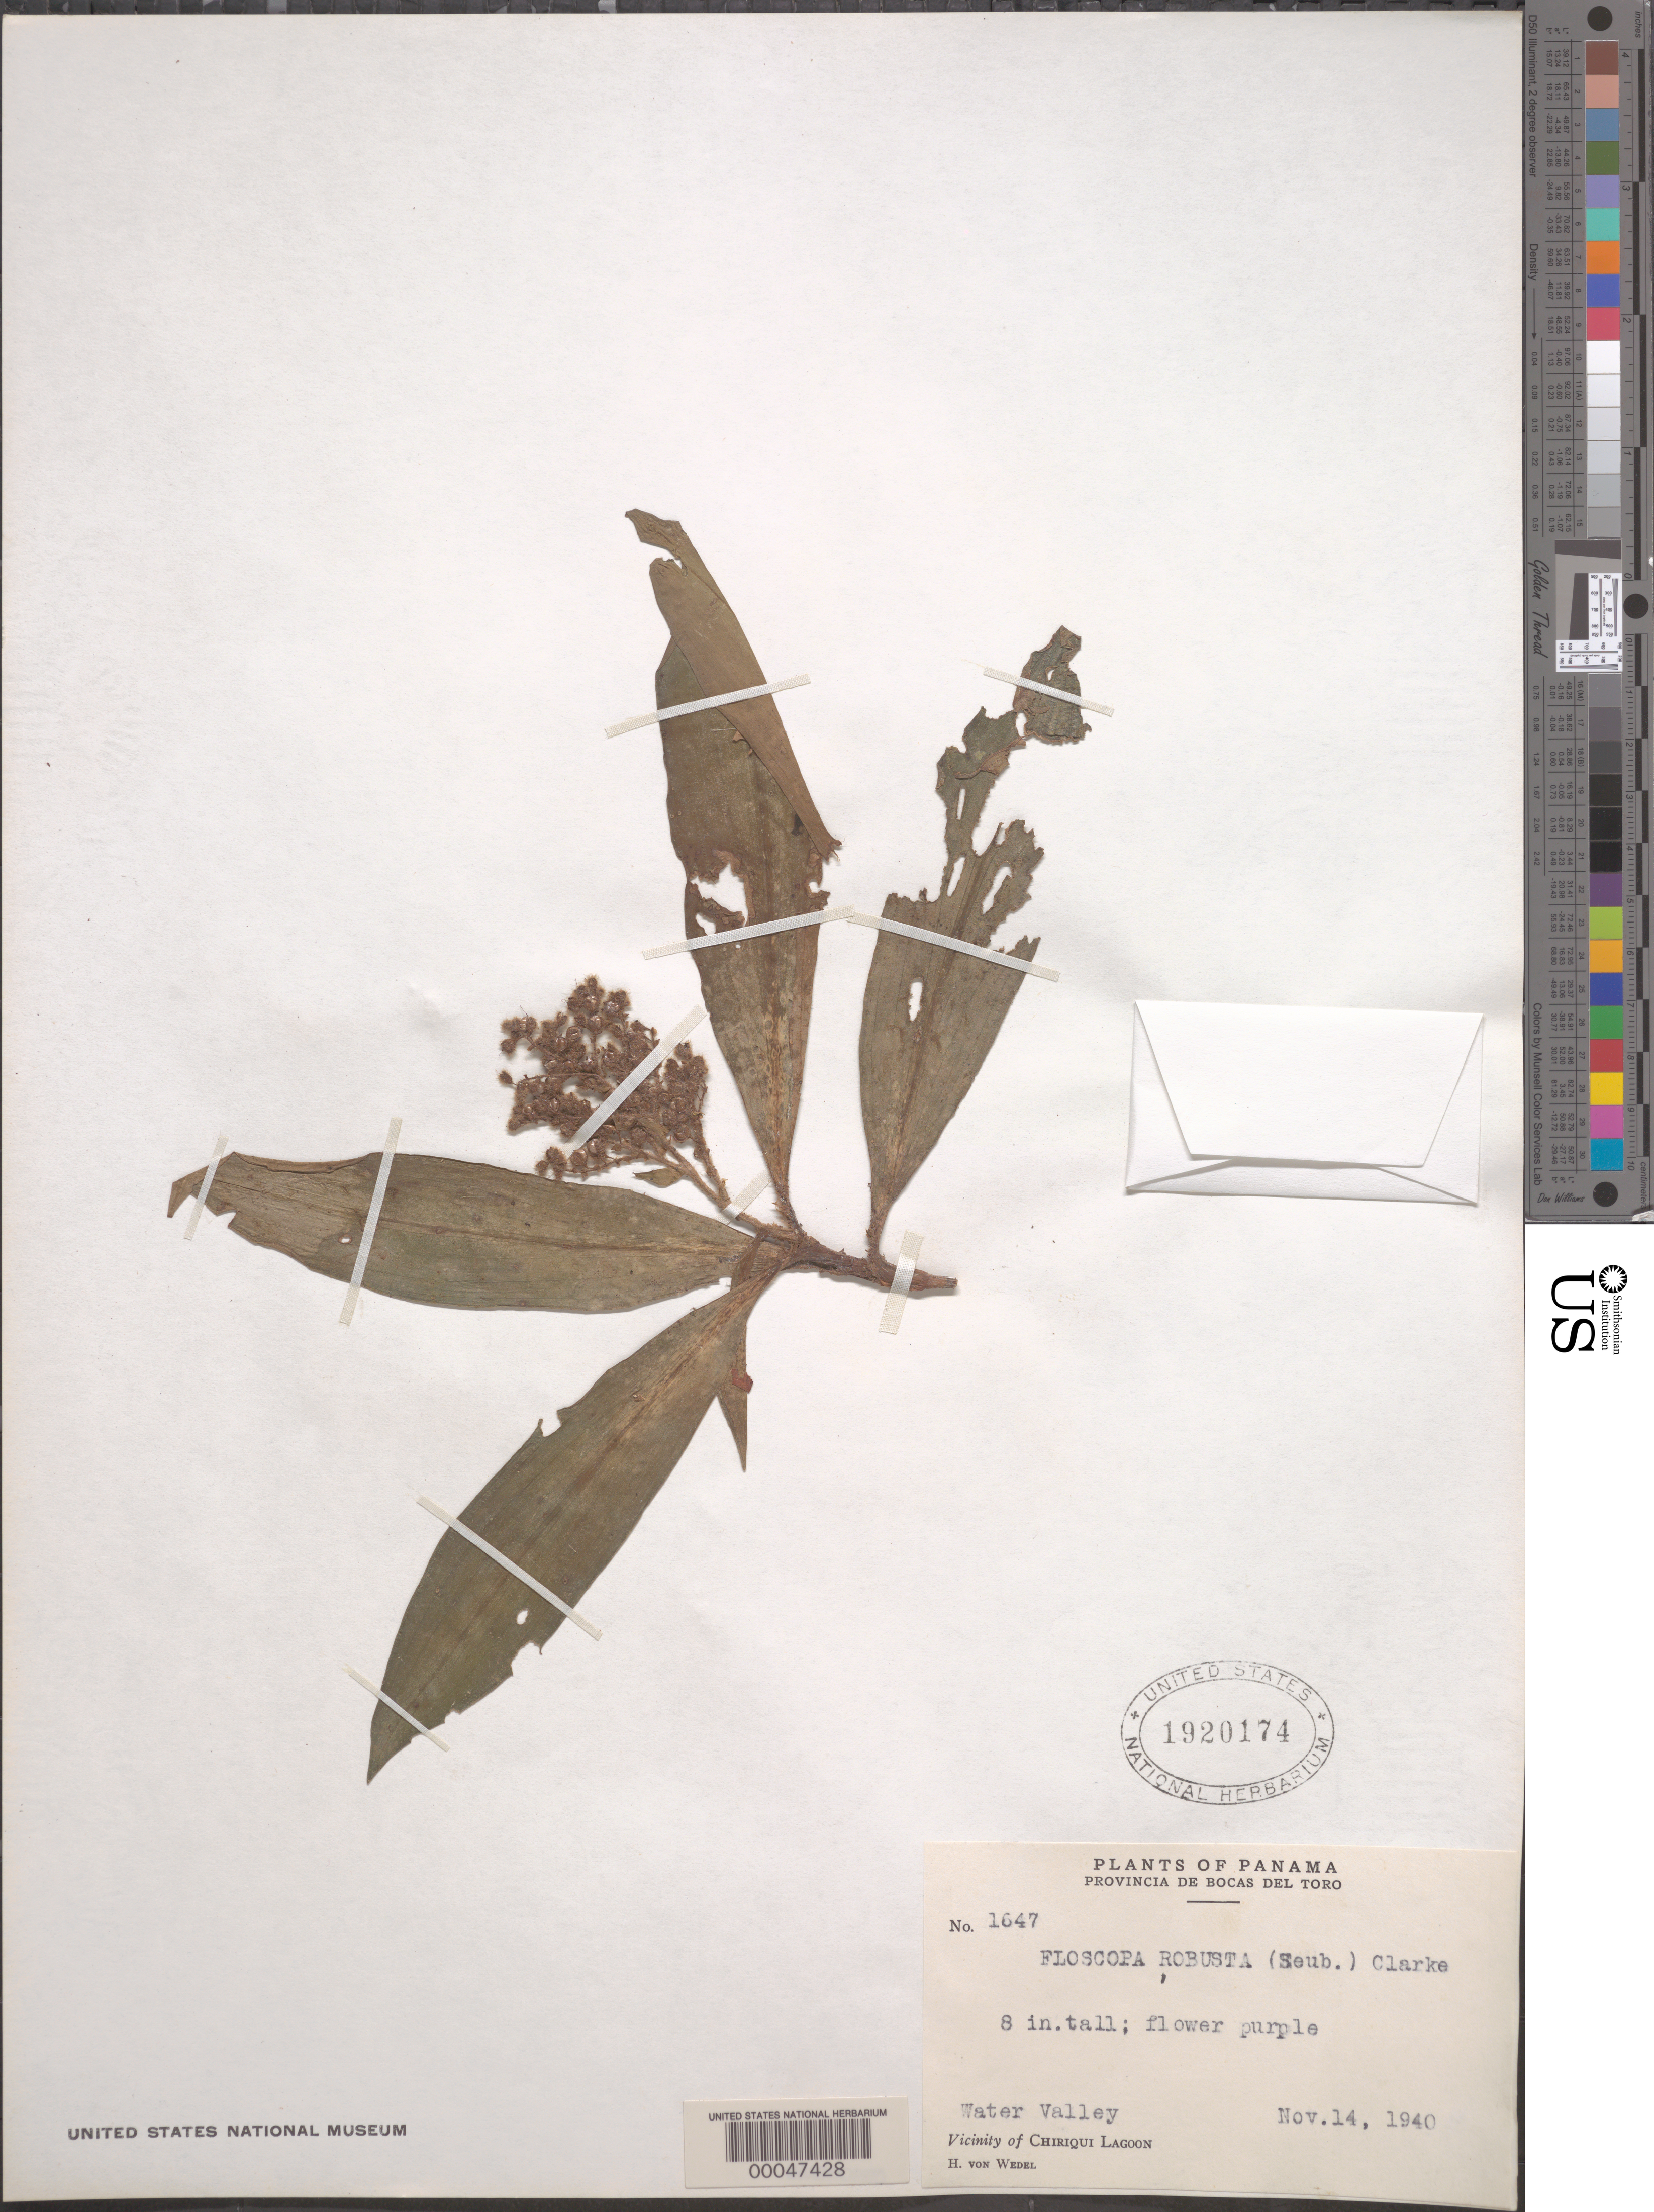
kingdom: Plantae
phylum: Tracheophyta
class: Liliopsida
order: Commelinales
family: Commelinaceae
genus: Floscopa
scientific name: Floscopa robusta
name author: (Seub.) C.B. Clarke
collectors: H. von Wedel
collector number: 1647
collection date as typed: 14 Nov 1940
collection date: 1940-11-14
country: Panama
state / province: Bocas del Toro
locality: Water Valley, Chiriquí Lagoon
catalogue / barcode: US 1920174